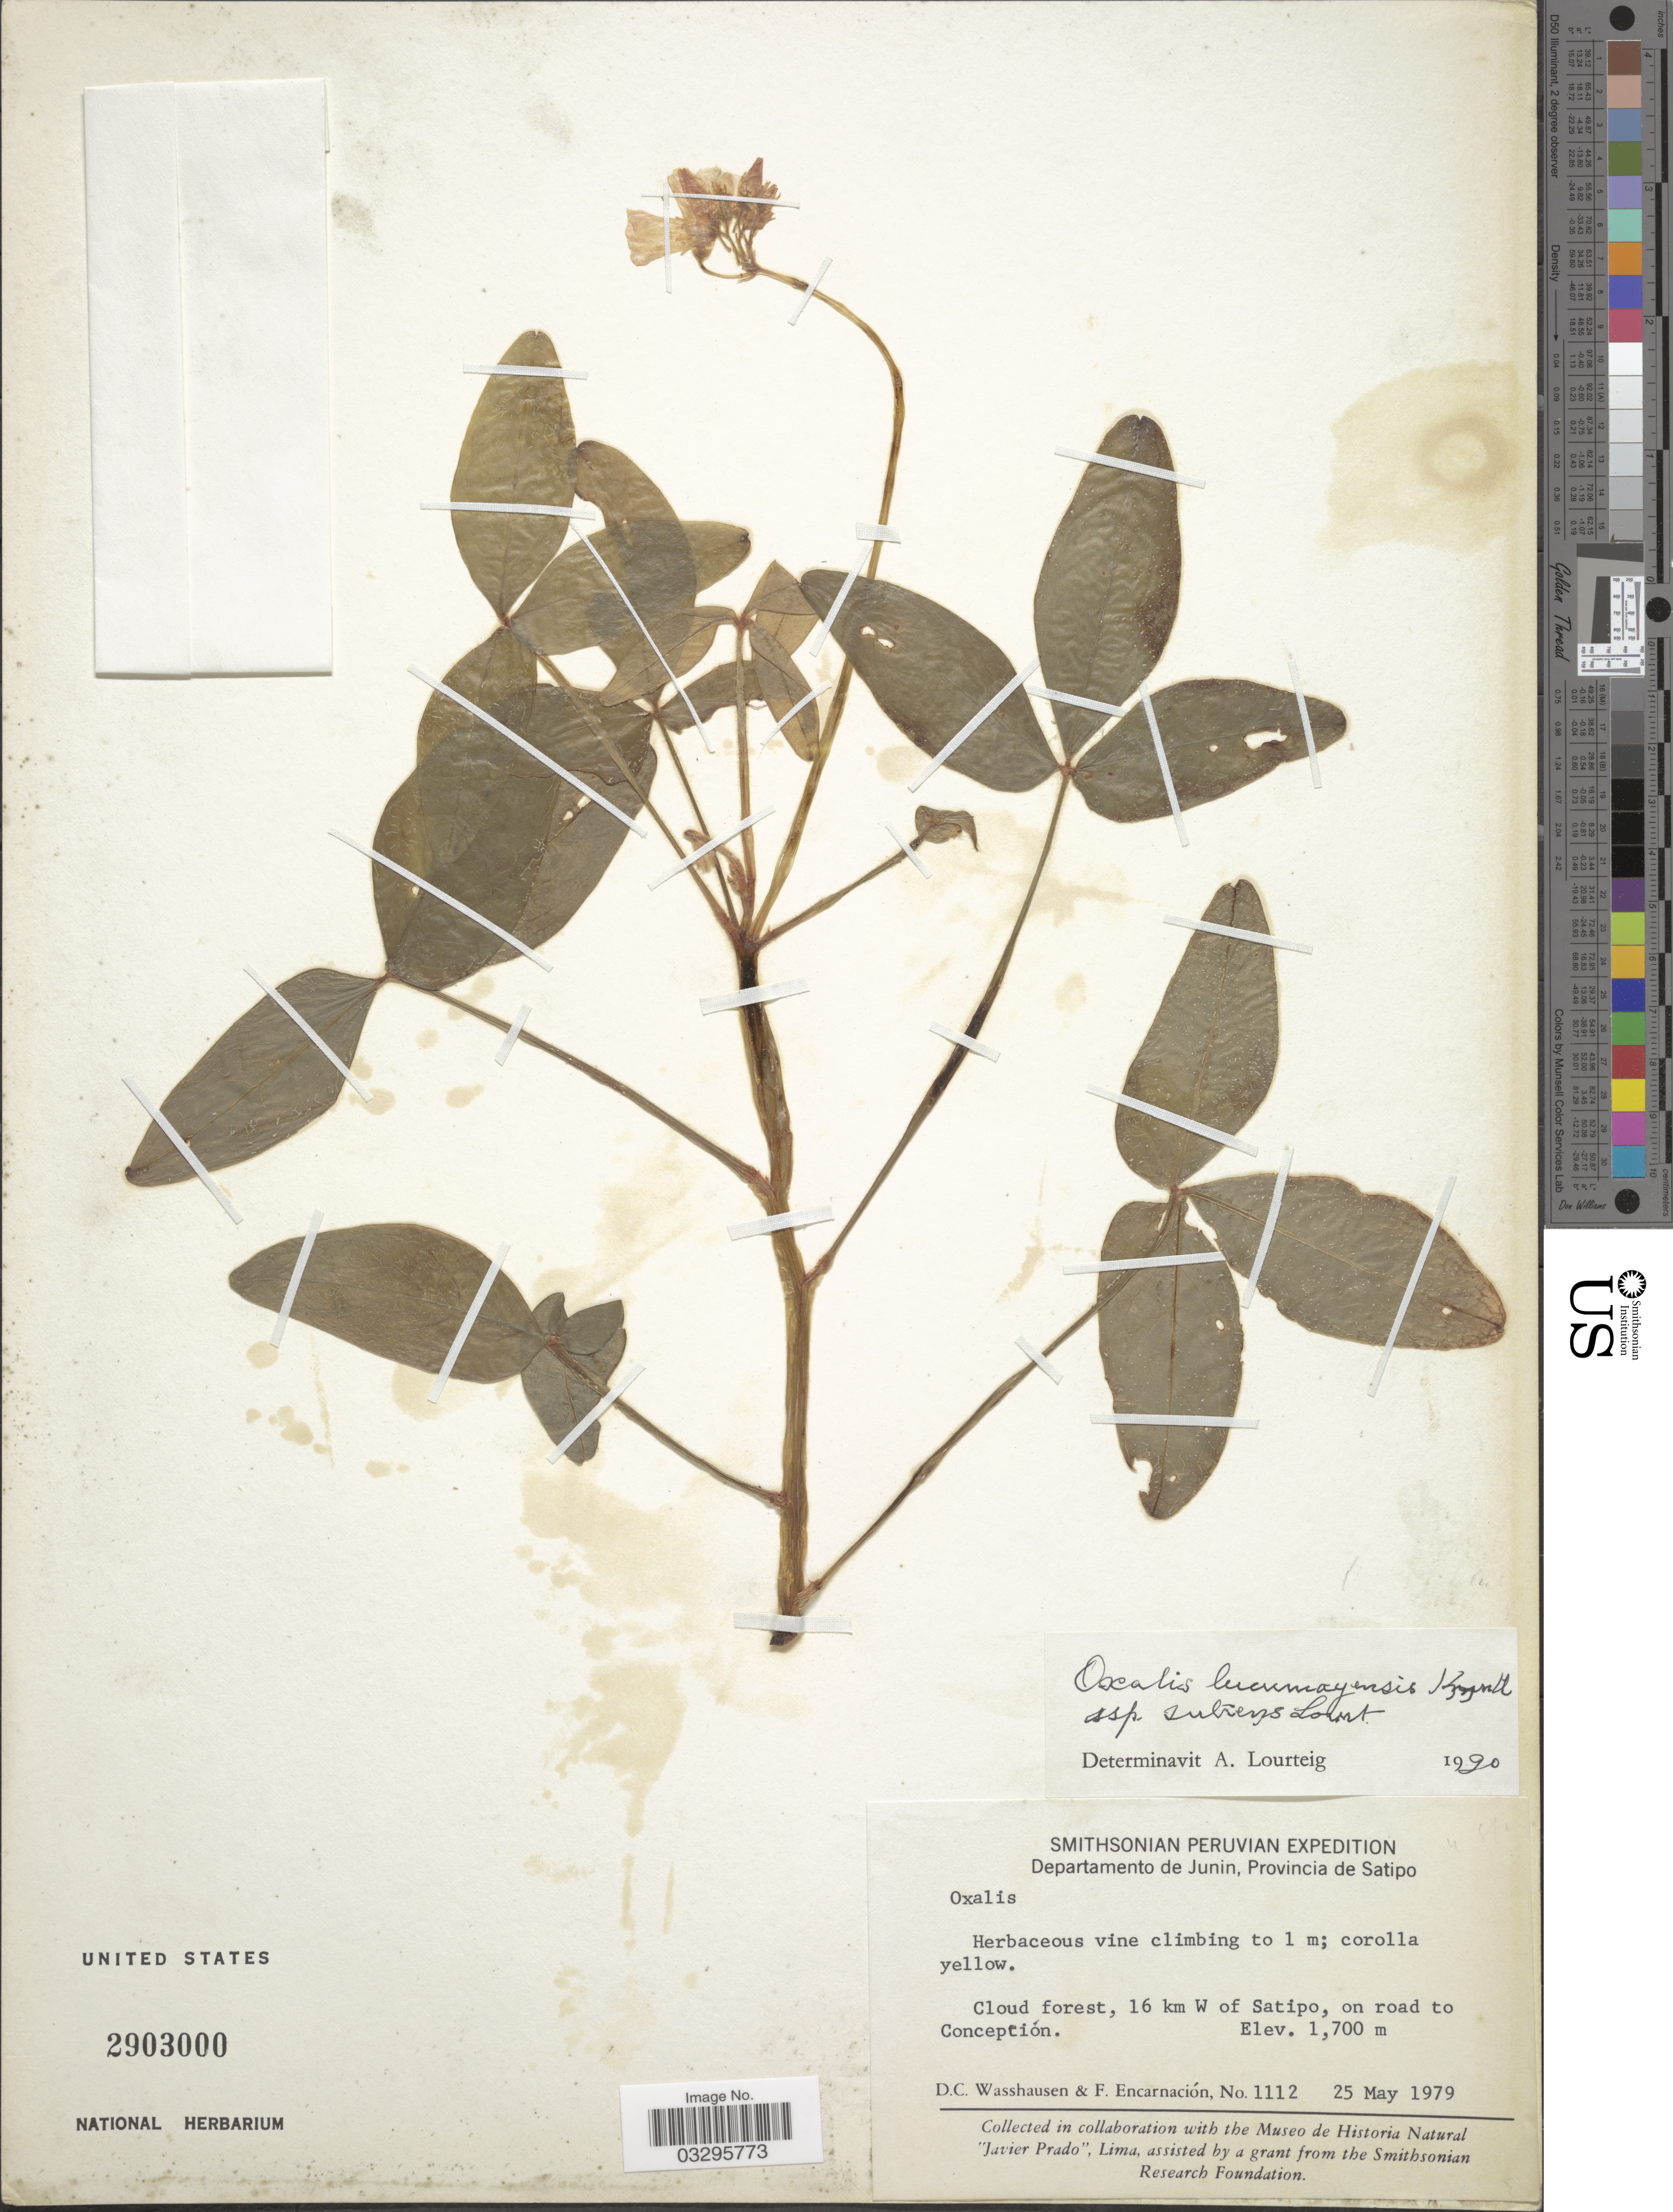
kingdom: Plantae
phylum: Tracheophyta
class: Magnoliopsida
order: Oxalidales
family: Oxalidaceae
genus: Oxalis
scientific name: Oxalis lucumayensis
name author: R. Knuth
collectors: D. C. Wasshausen & F. Encarnación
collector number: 1112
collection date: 1979-05-25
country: Peru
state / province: Junín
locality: Departamento de Junin, Provincia de Satipo, 16 km W of Satipo, on road to Concepción.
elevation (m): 1700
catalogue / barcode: US 2903000